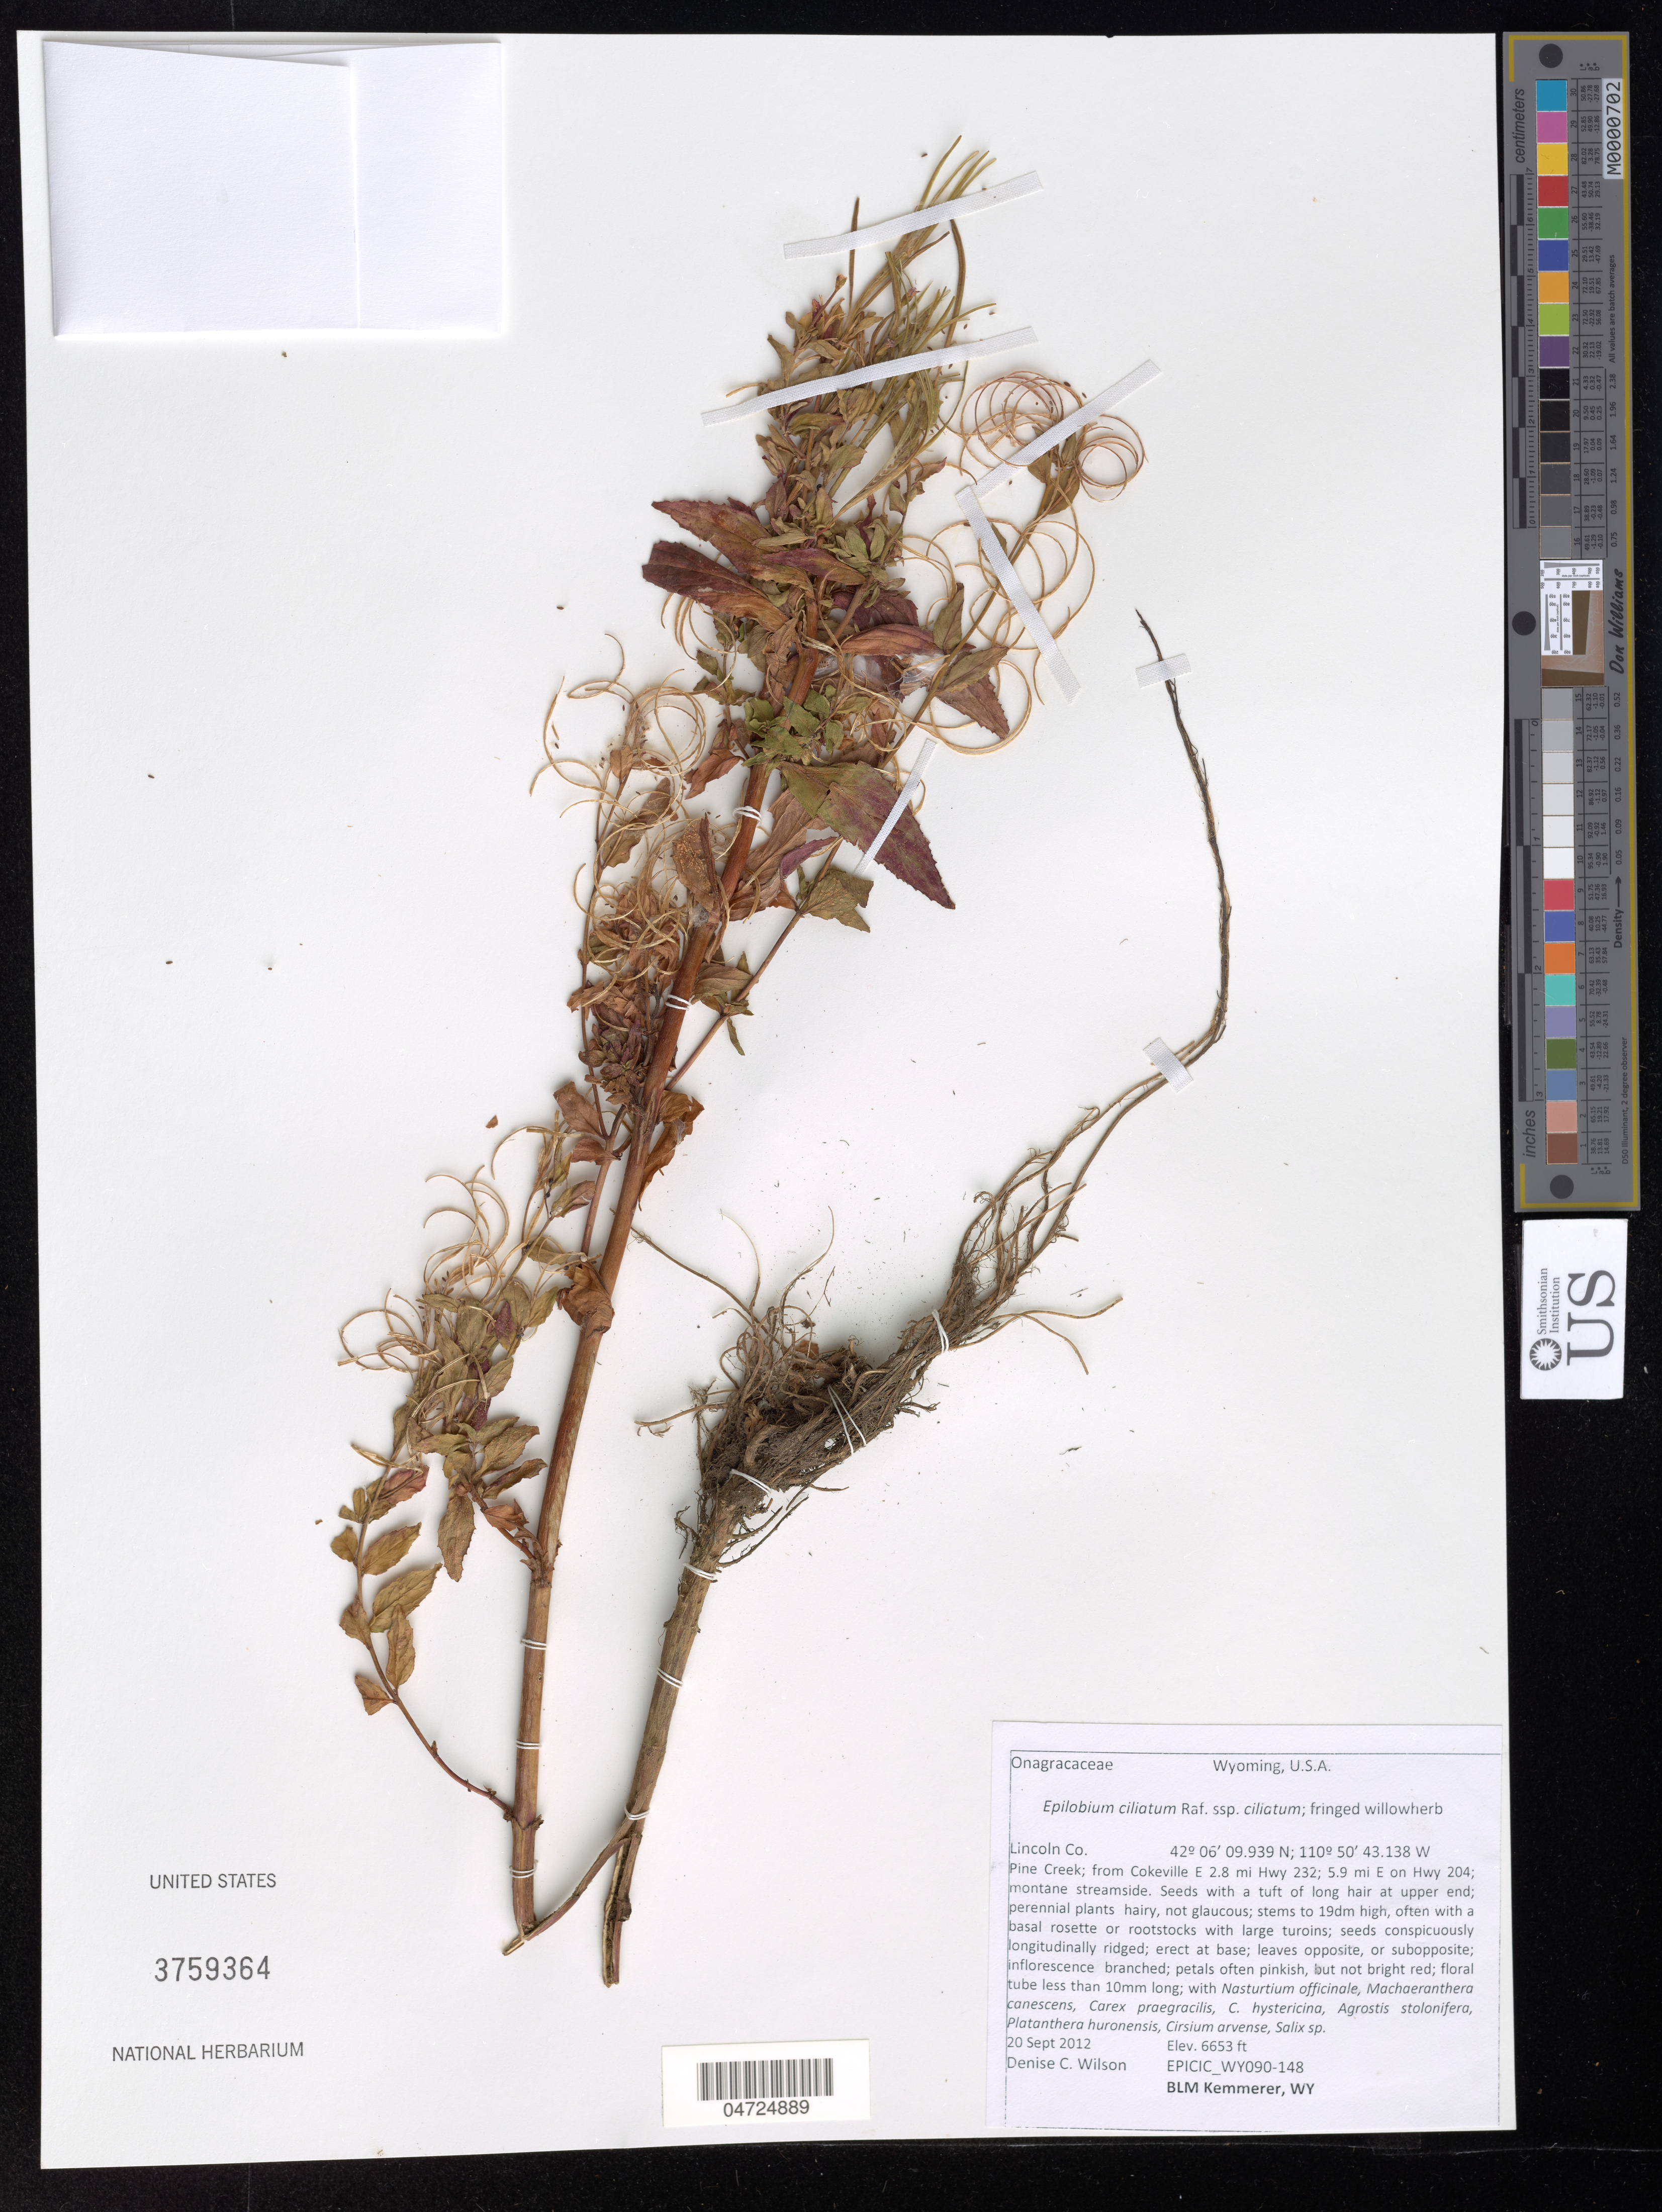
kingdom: Plantae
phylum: Tracheophyta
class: Magnoliopsida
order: Myrtales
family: Onagraceae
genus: Epilobium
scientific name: Epilobium ciliatum subsp. ciliatum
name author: Raf.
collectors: D. Wilson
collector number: EPICIC_WY090-148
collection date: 2012-09-20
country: United States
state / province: Wyoming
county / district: Lincoln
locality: Lincoln Co. Pine Creek; from Cokeville E 2.8 mi Hwy 232; 5.9 mi E on Hwy 204.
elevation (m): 2028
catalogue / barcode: US 3759364